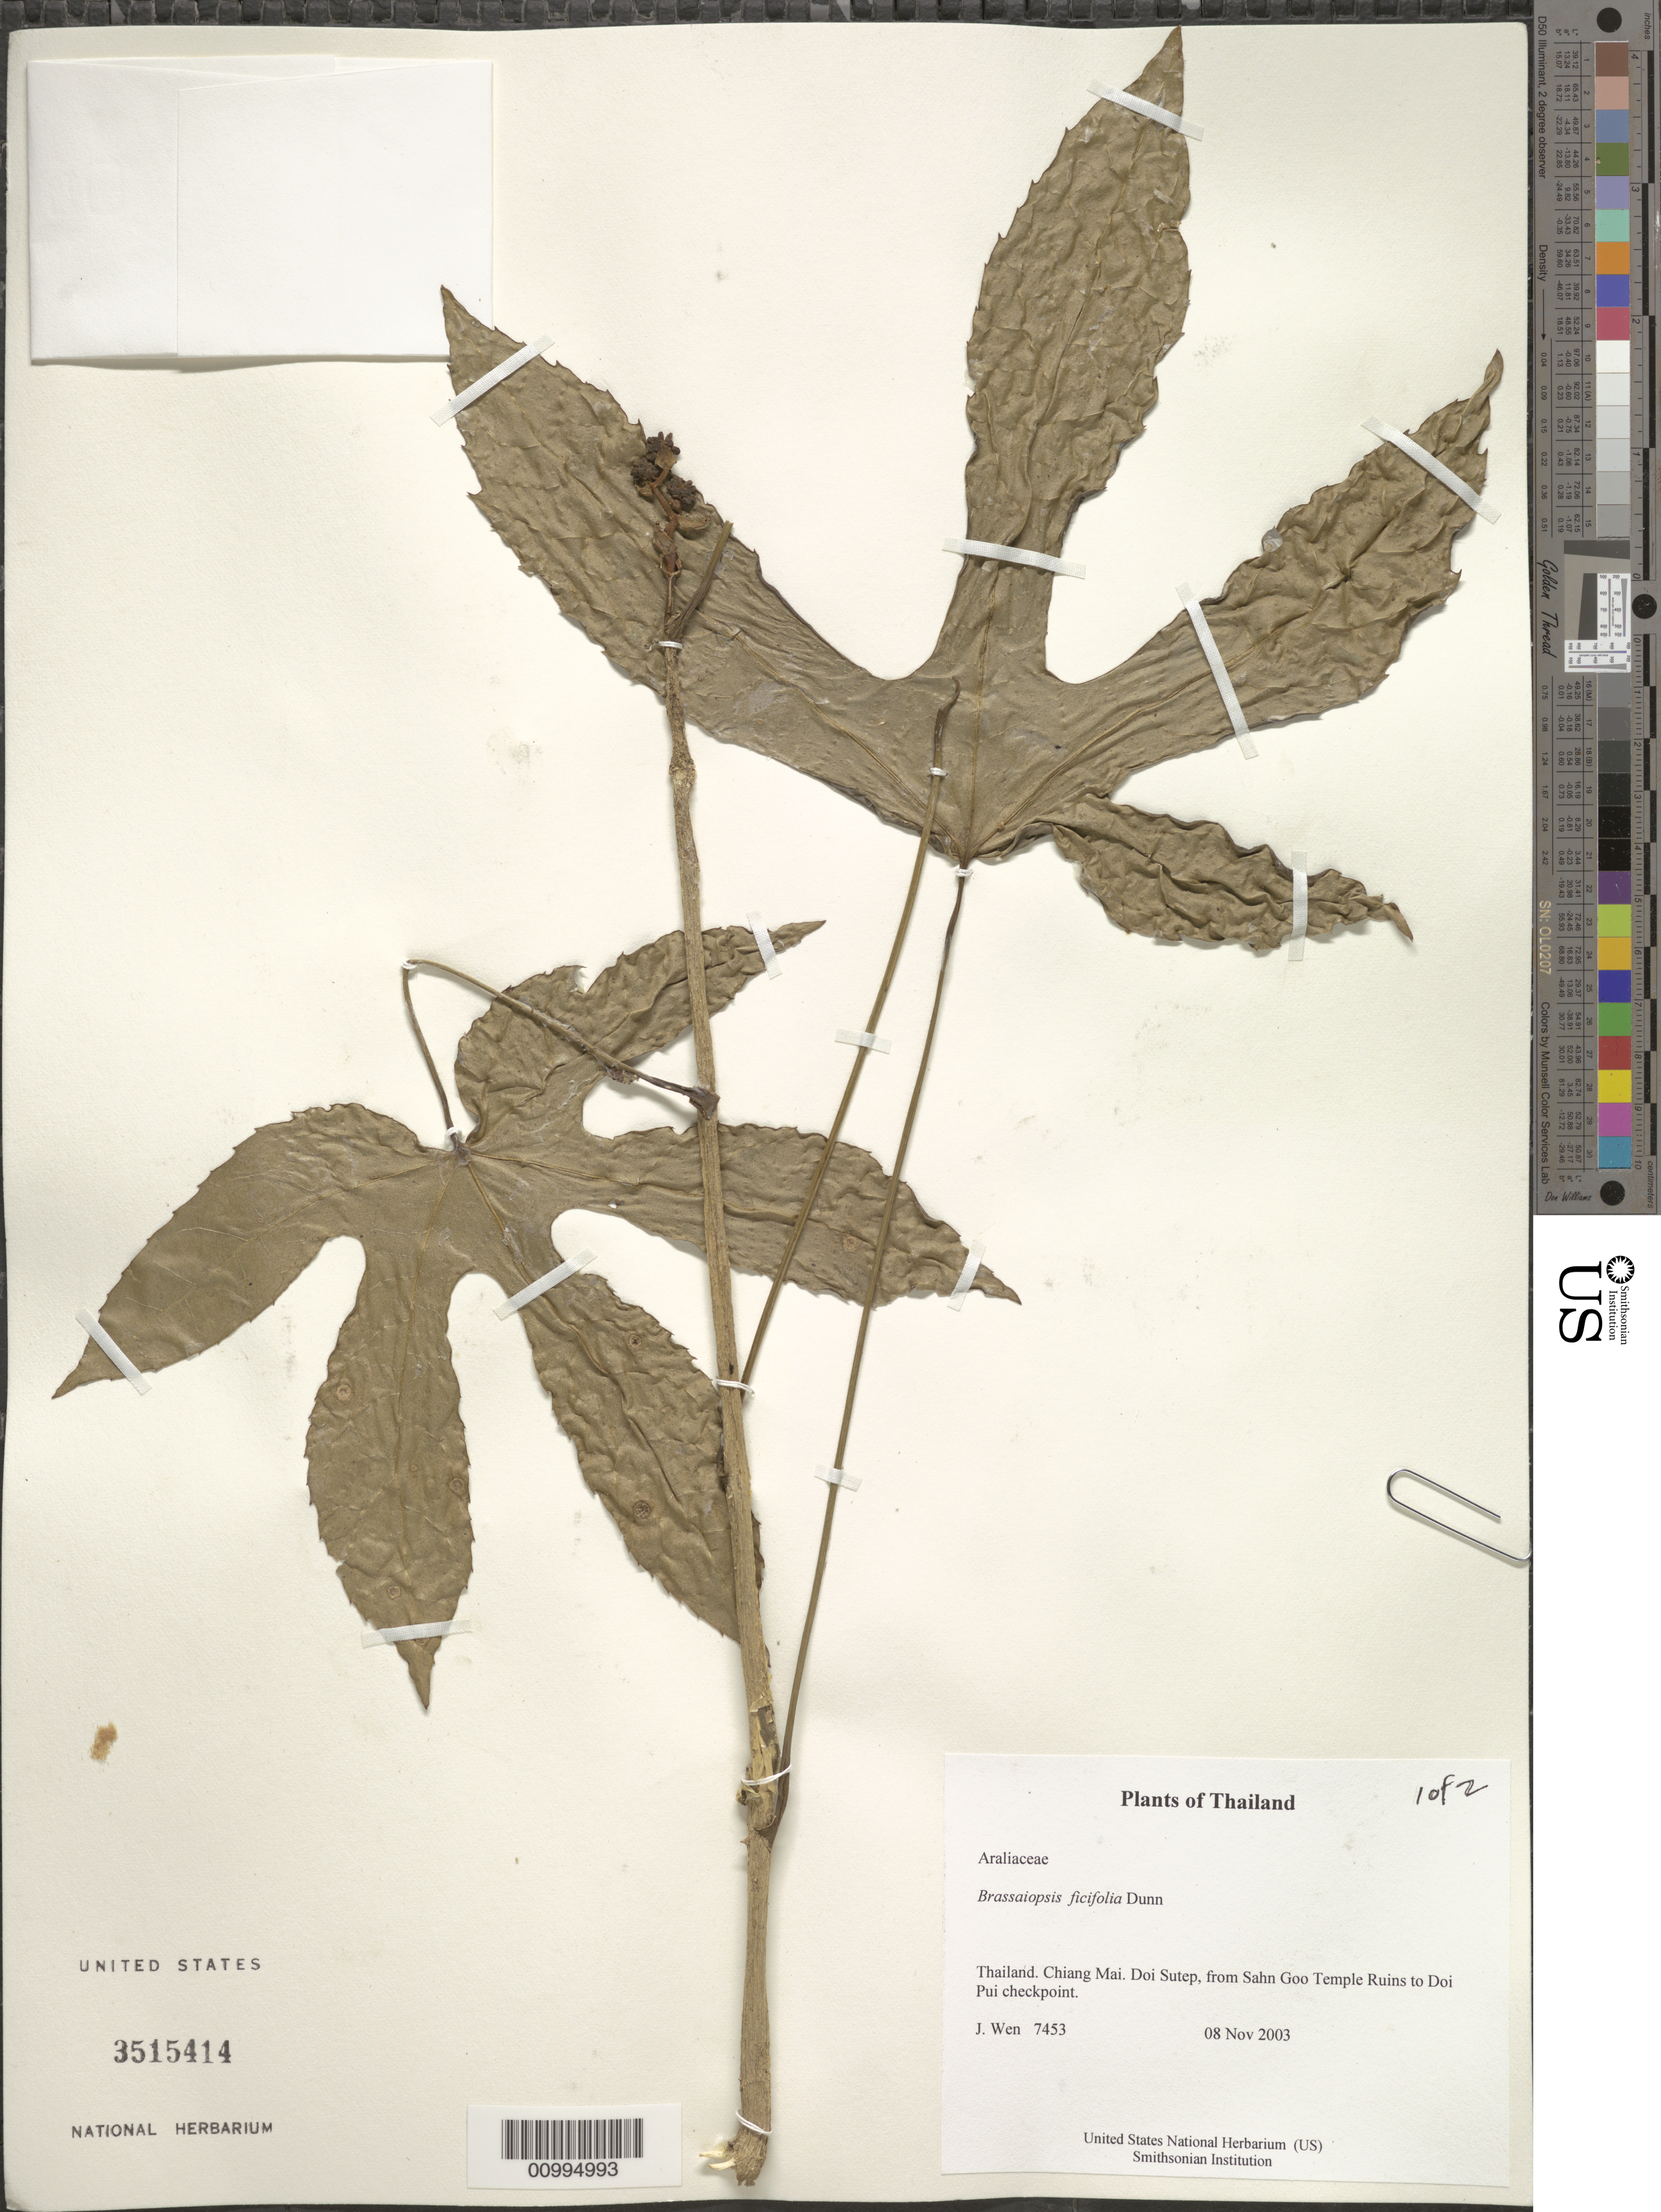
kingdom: Plantae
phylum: Tracheophyta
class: Magnoliopsida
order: Apiales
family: Araliaceae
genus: Brassaiopsis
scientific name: Brassaiopsis ficifolia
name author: Dunn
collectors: J. Wen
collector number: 7453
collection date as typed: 08 Nov 2003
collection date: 2003-11-08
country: Thailand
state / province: Chiang Mai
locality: Doi Sutep, from Sahn Goo Temple Ruins to Doi Pui checkpoint.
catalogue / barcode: US 3515414